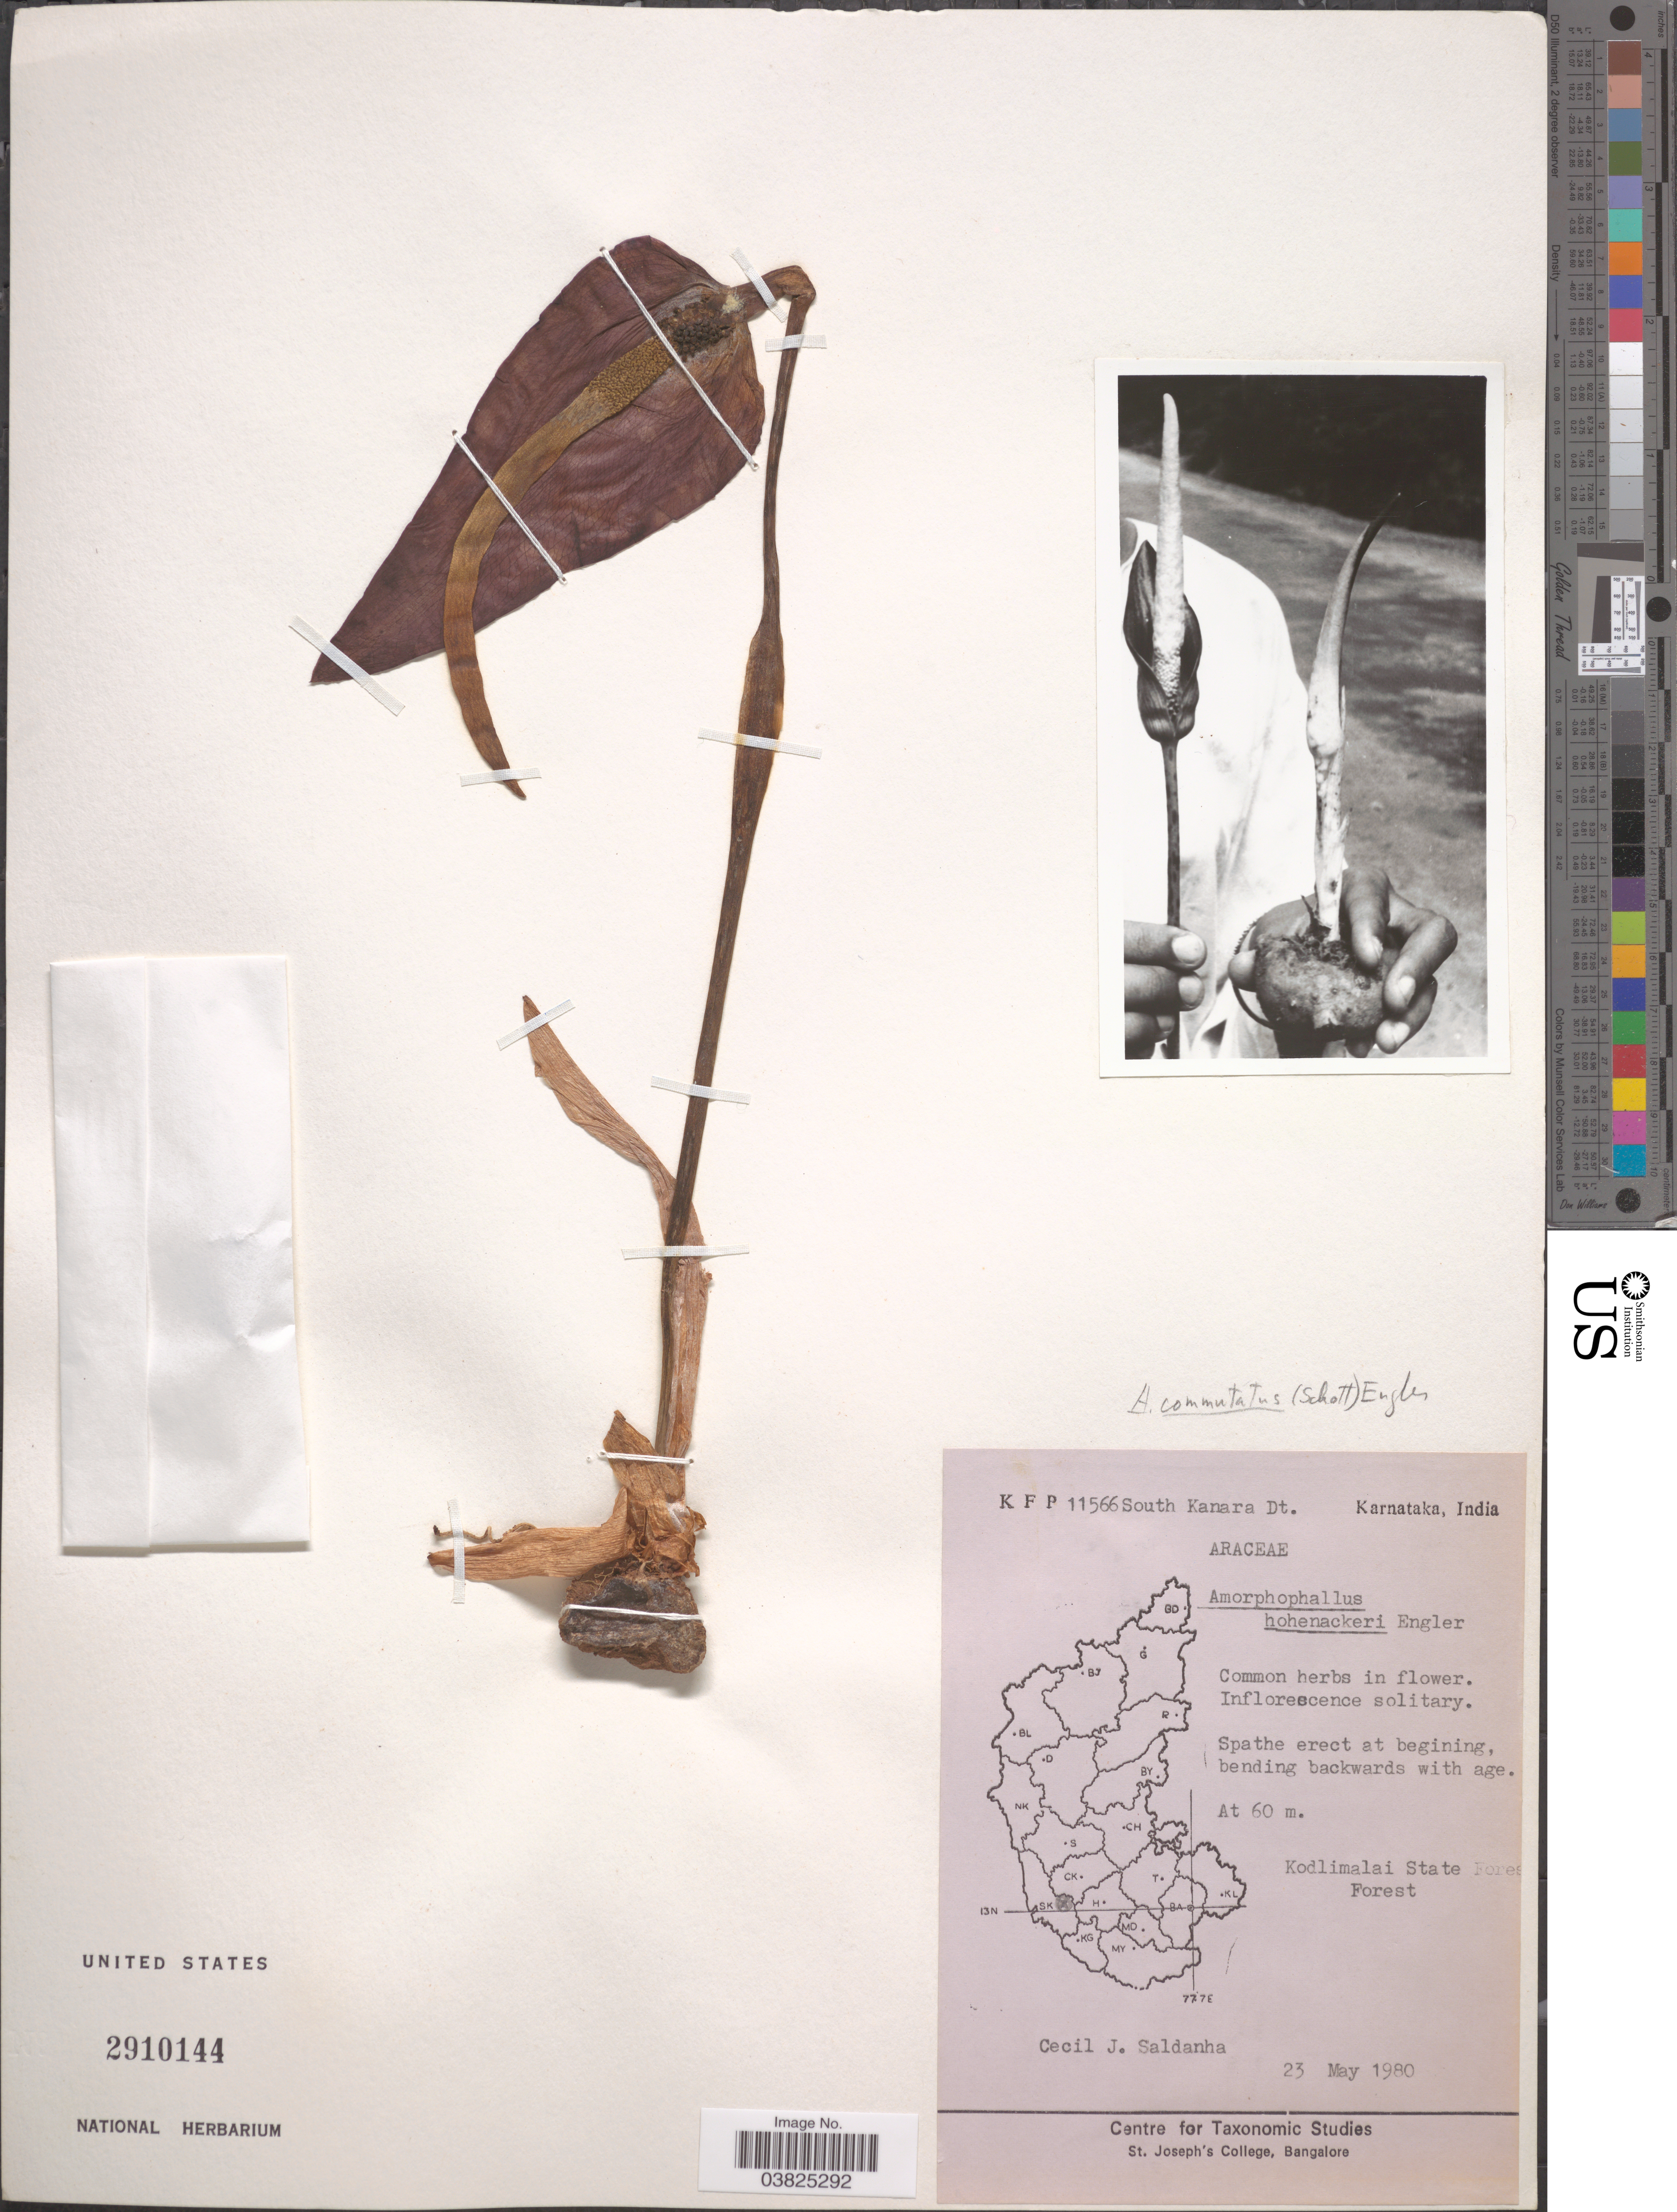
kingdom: Plantae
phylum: Tracheophyta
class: Liliopsida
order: Alismatales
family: Araceae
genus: Amorphophallus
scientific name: Amorphophallus commutatus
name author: (Schott) Engl.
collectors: C. J. Saldanha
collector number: KFP 11566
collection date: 1980-05-23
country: India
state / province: Karnataka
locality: South Kanara Dt. Kodlimalai State Forest.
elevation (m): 60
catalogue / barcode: US 2910144